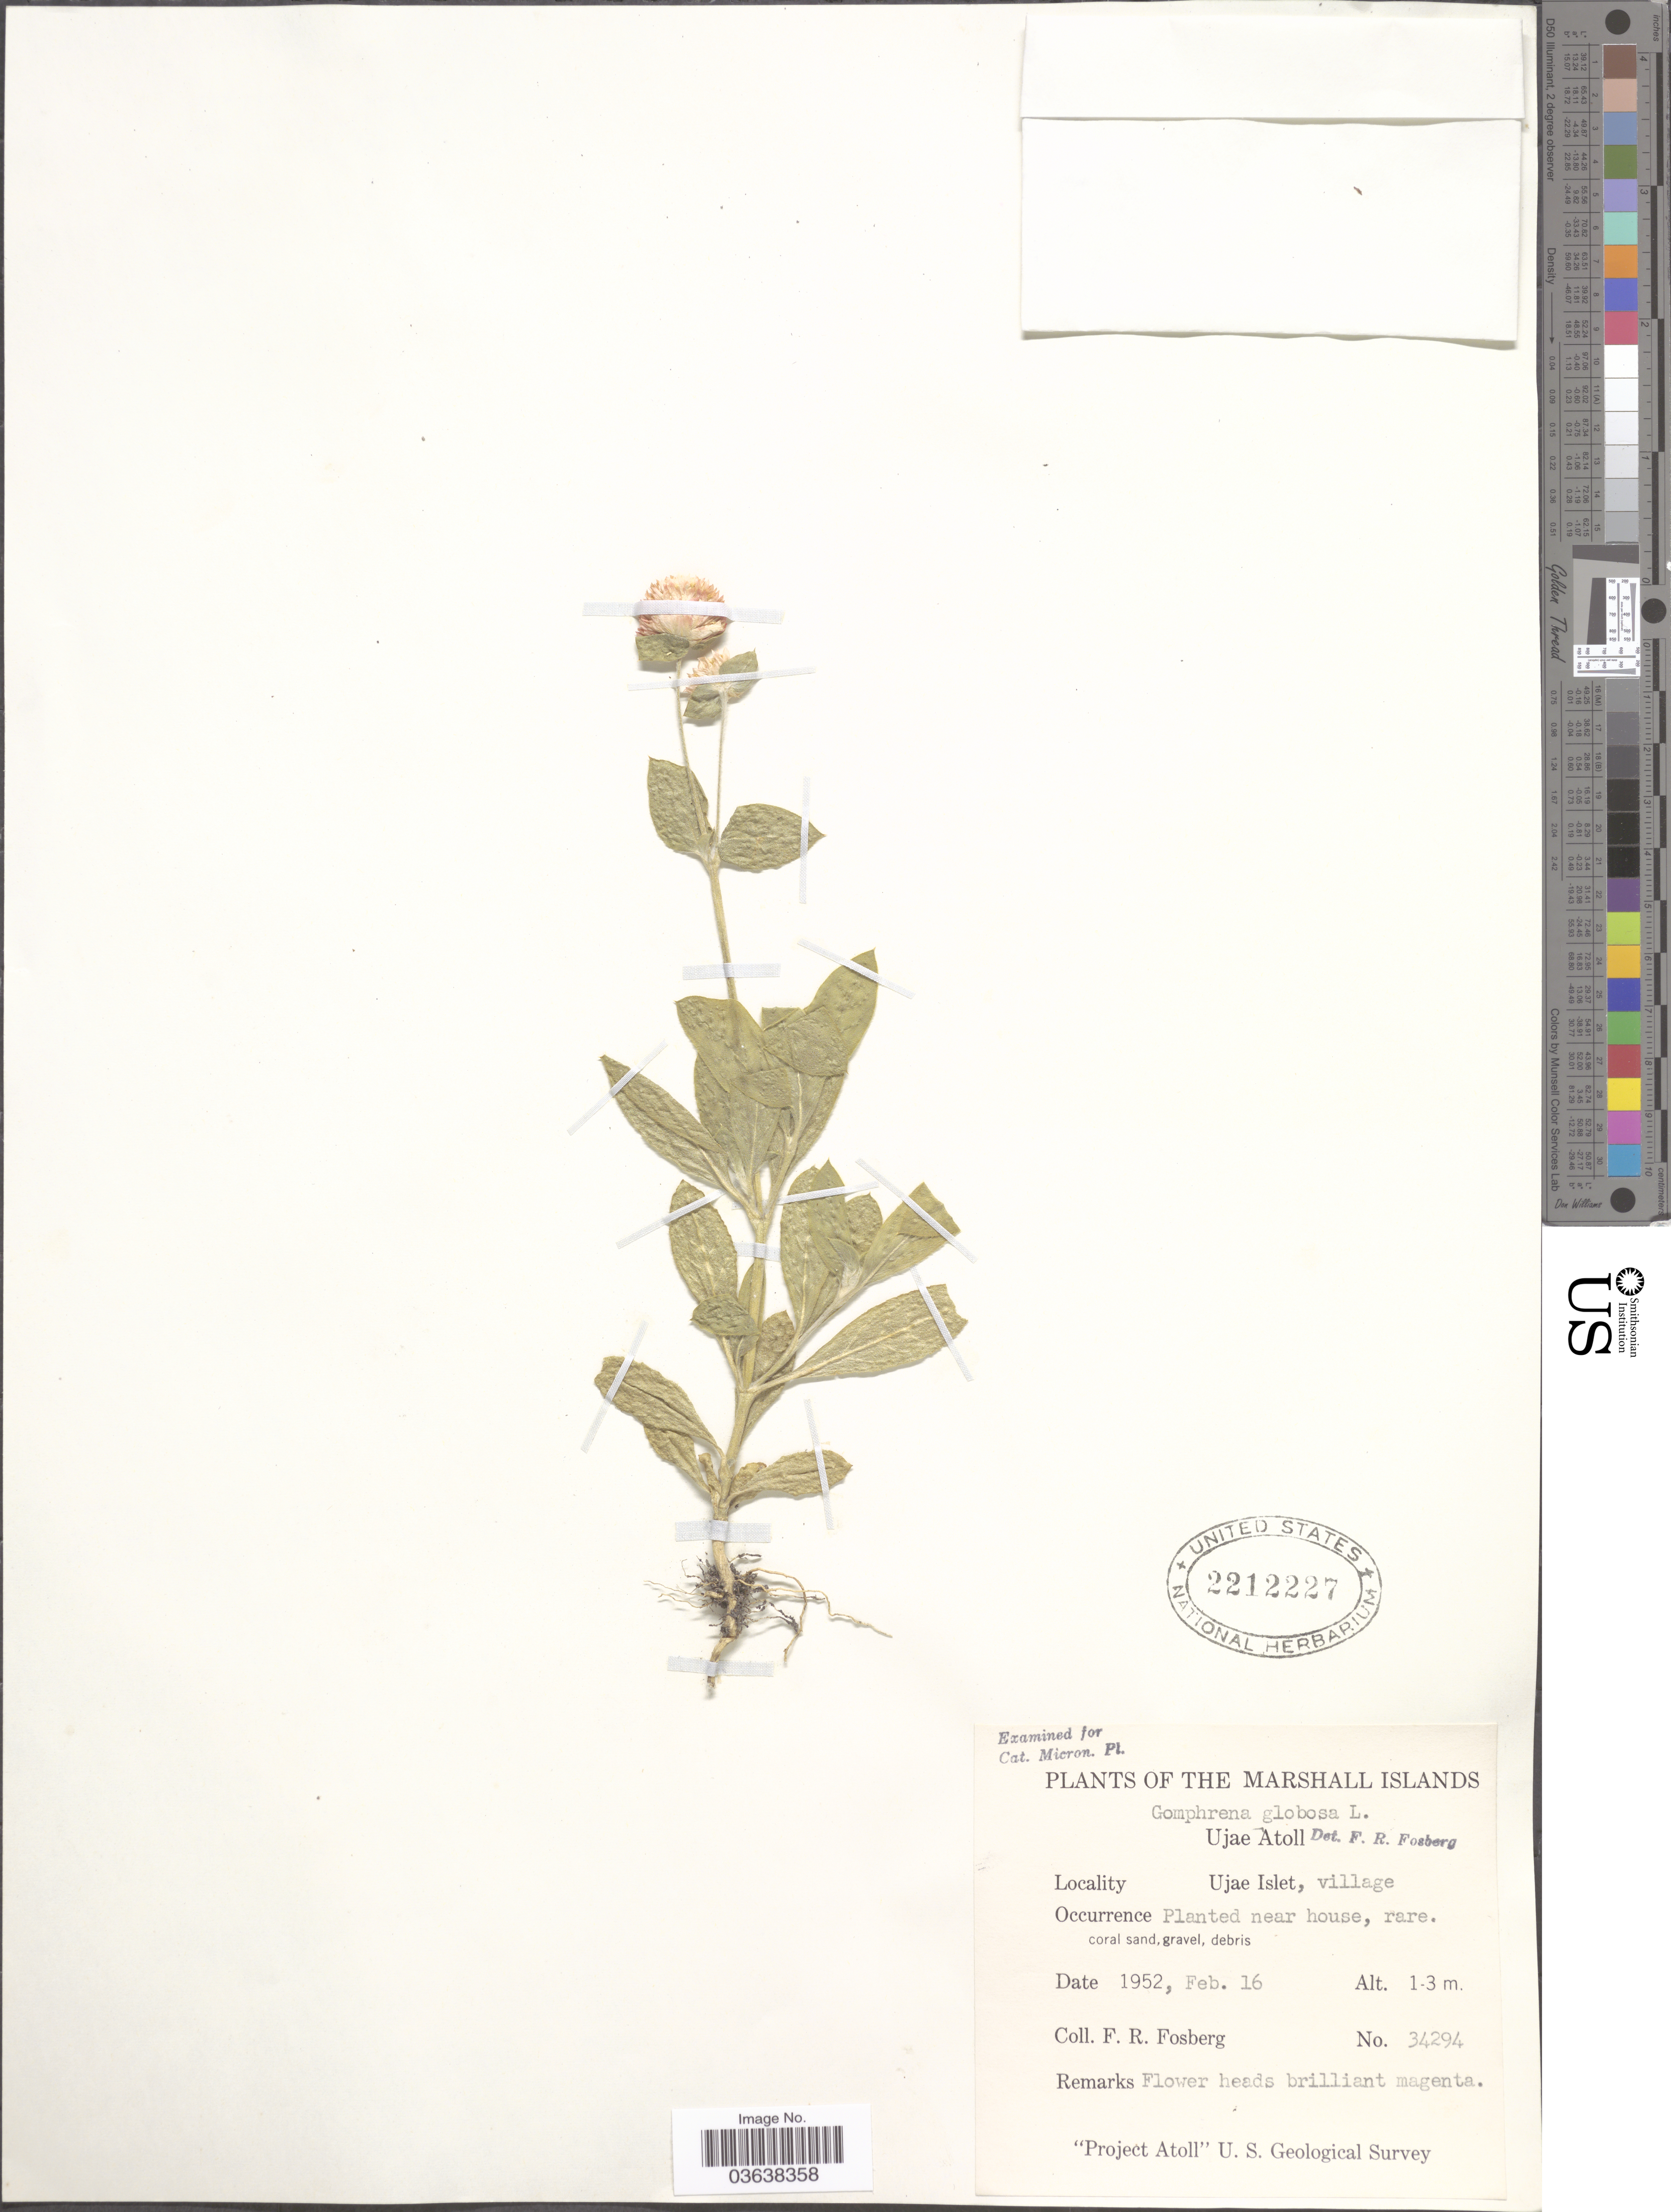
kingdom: Plantae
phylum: Tracheophyta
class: Magnoliopsida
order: Caryophyllales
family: Amaranthaceae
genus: Gomphrena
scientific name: Gomphrena globosa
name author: L.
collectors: F. R. Fosberg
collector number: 34294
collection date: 1952-02-16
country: Marshall Islands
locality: Ujae Atoll. Ujae Islet, village.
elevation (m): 1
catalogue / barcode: US 2212227